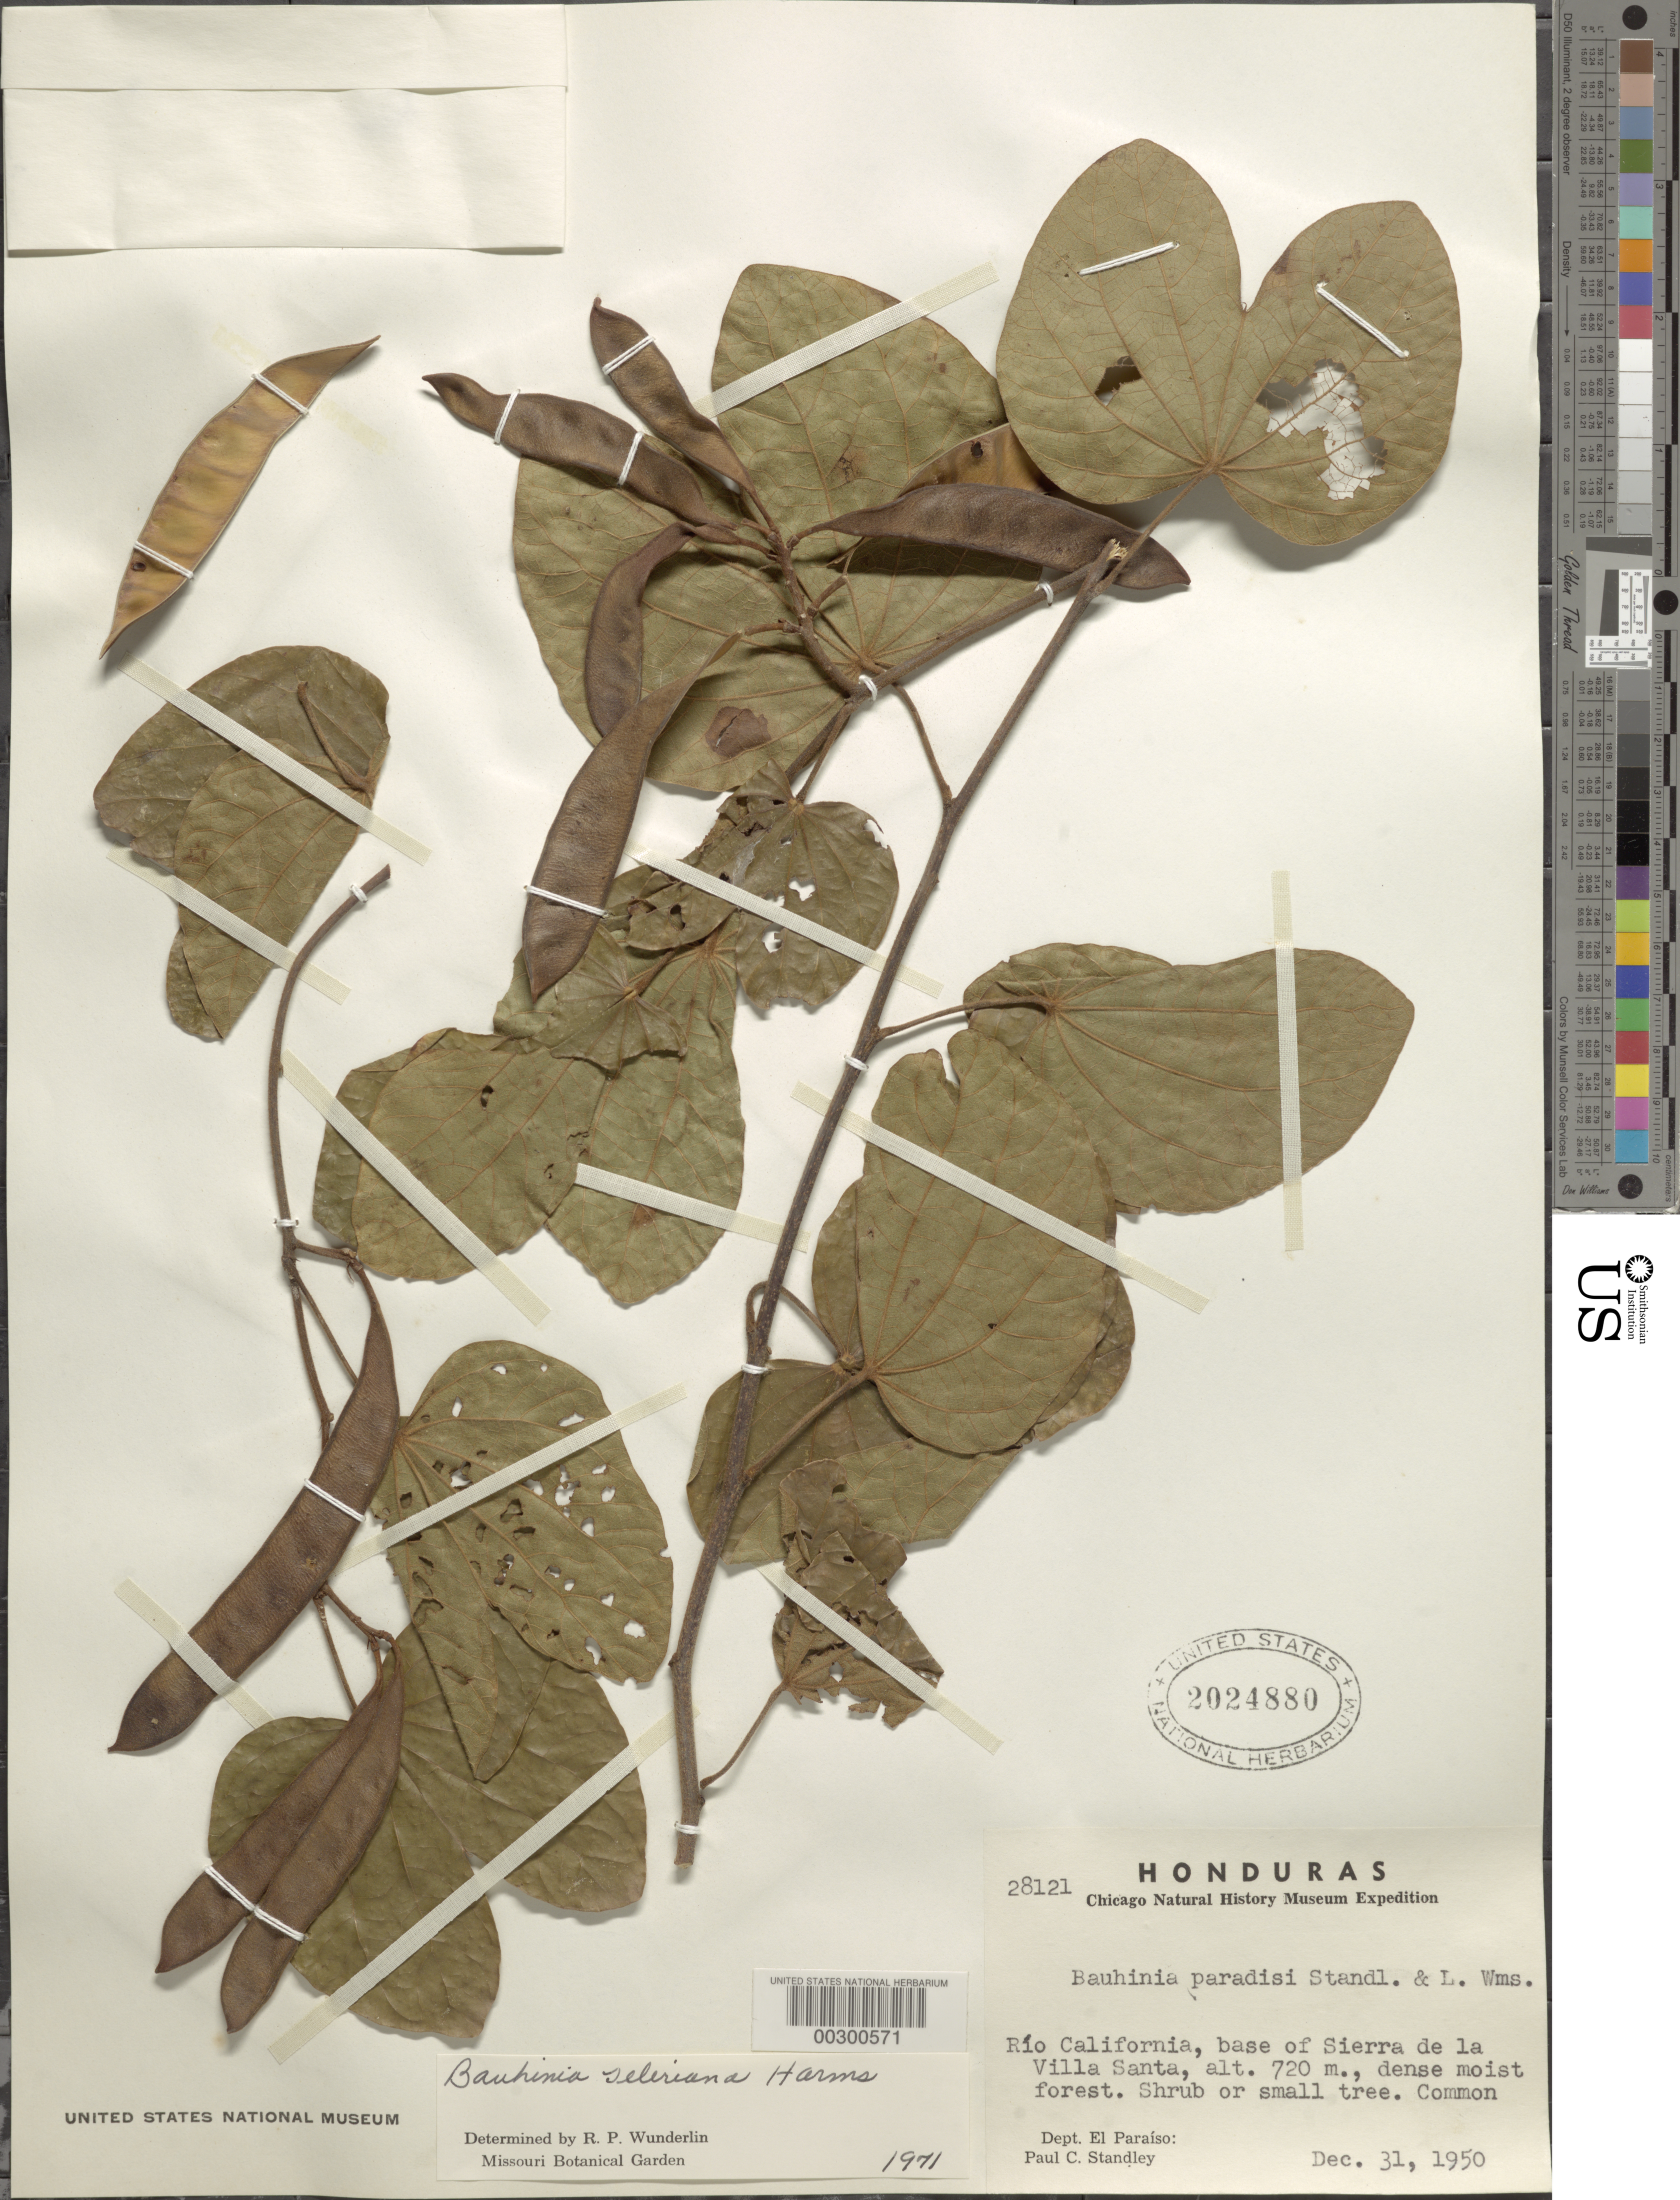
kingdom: Plantae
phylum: Tracheophyta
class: Magnoliopsida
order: Fabales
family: Fabaceae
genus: Bauhinia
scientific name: Bauhinia seleriana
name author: Harms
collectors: P. C. Standley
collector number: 28121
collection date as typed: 31 Dec 1950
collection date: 1950-12-31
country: Honduras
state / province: El Paraíso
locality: Río Califonia, base of Sierra de La Villa Santa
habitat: Dense moist forest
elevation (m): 720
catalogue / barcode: US 2024880